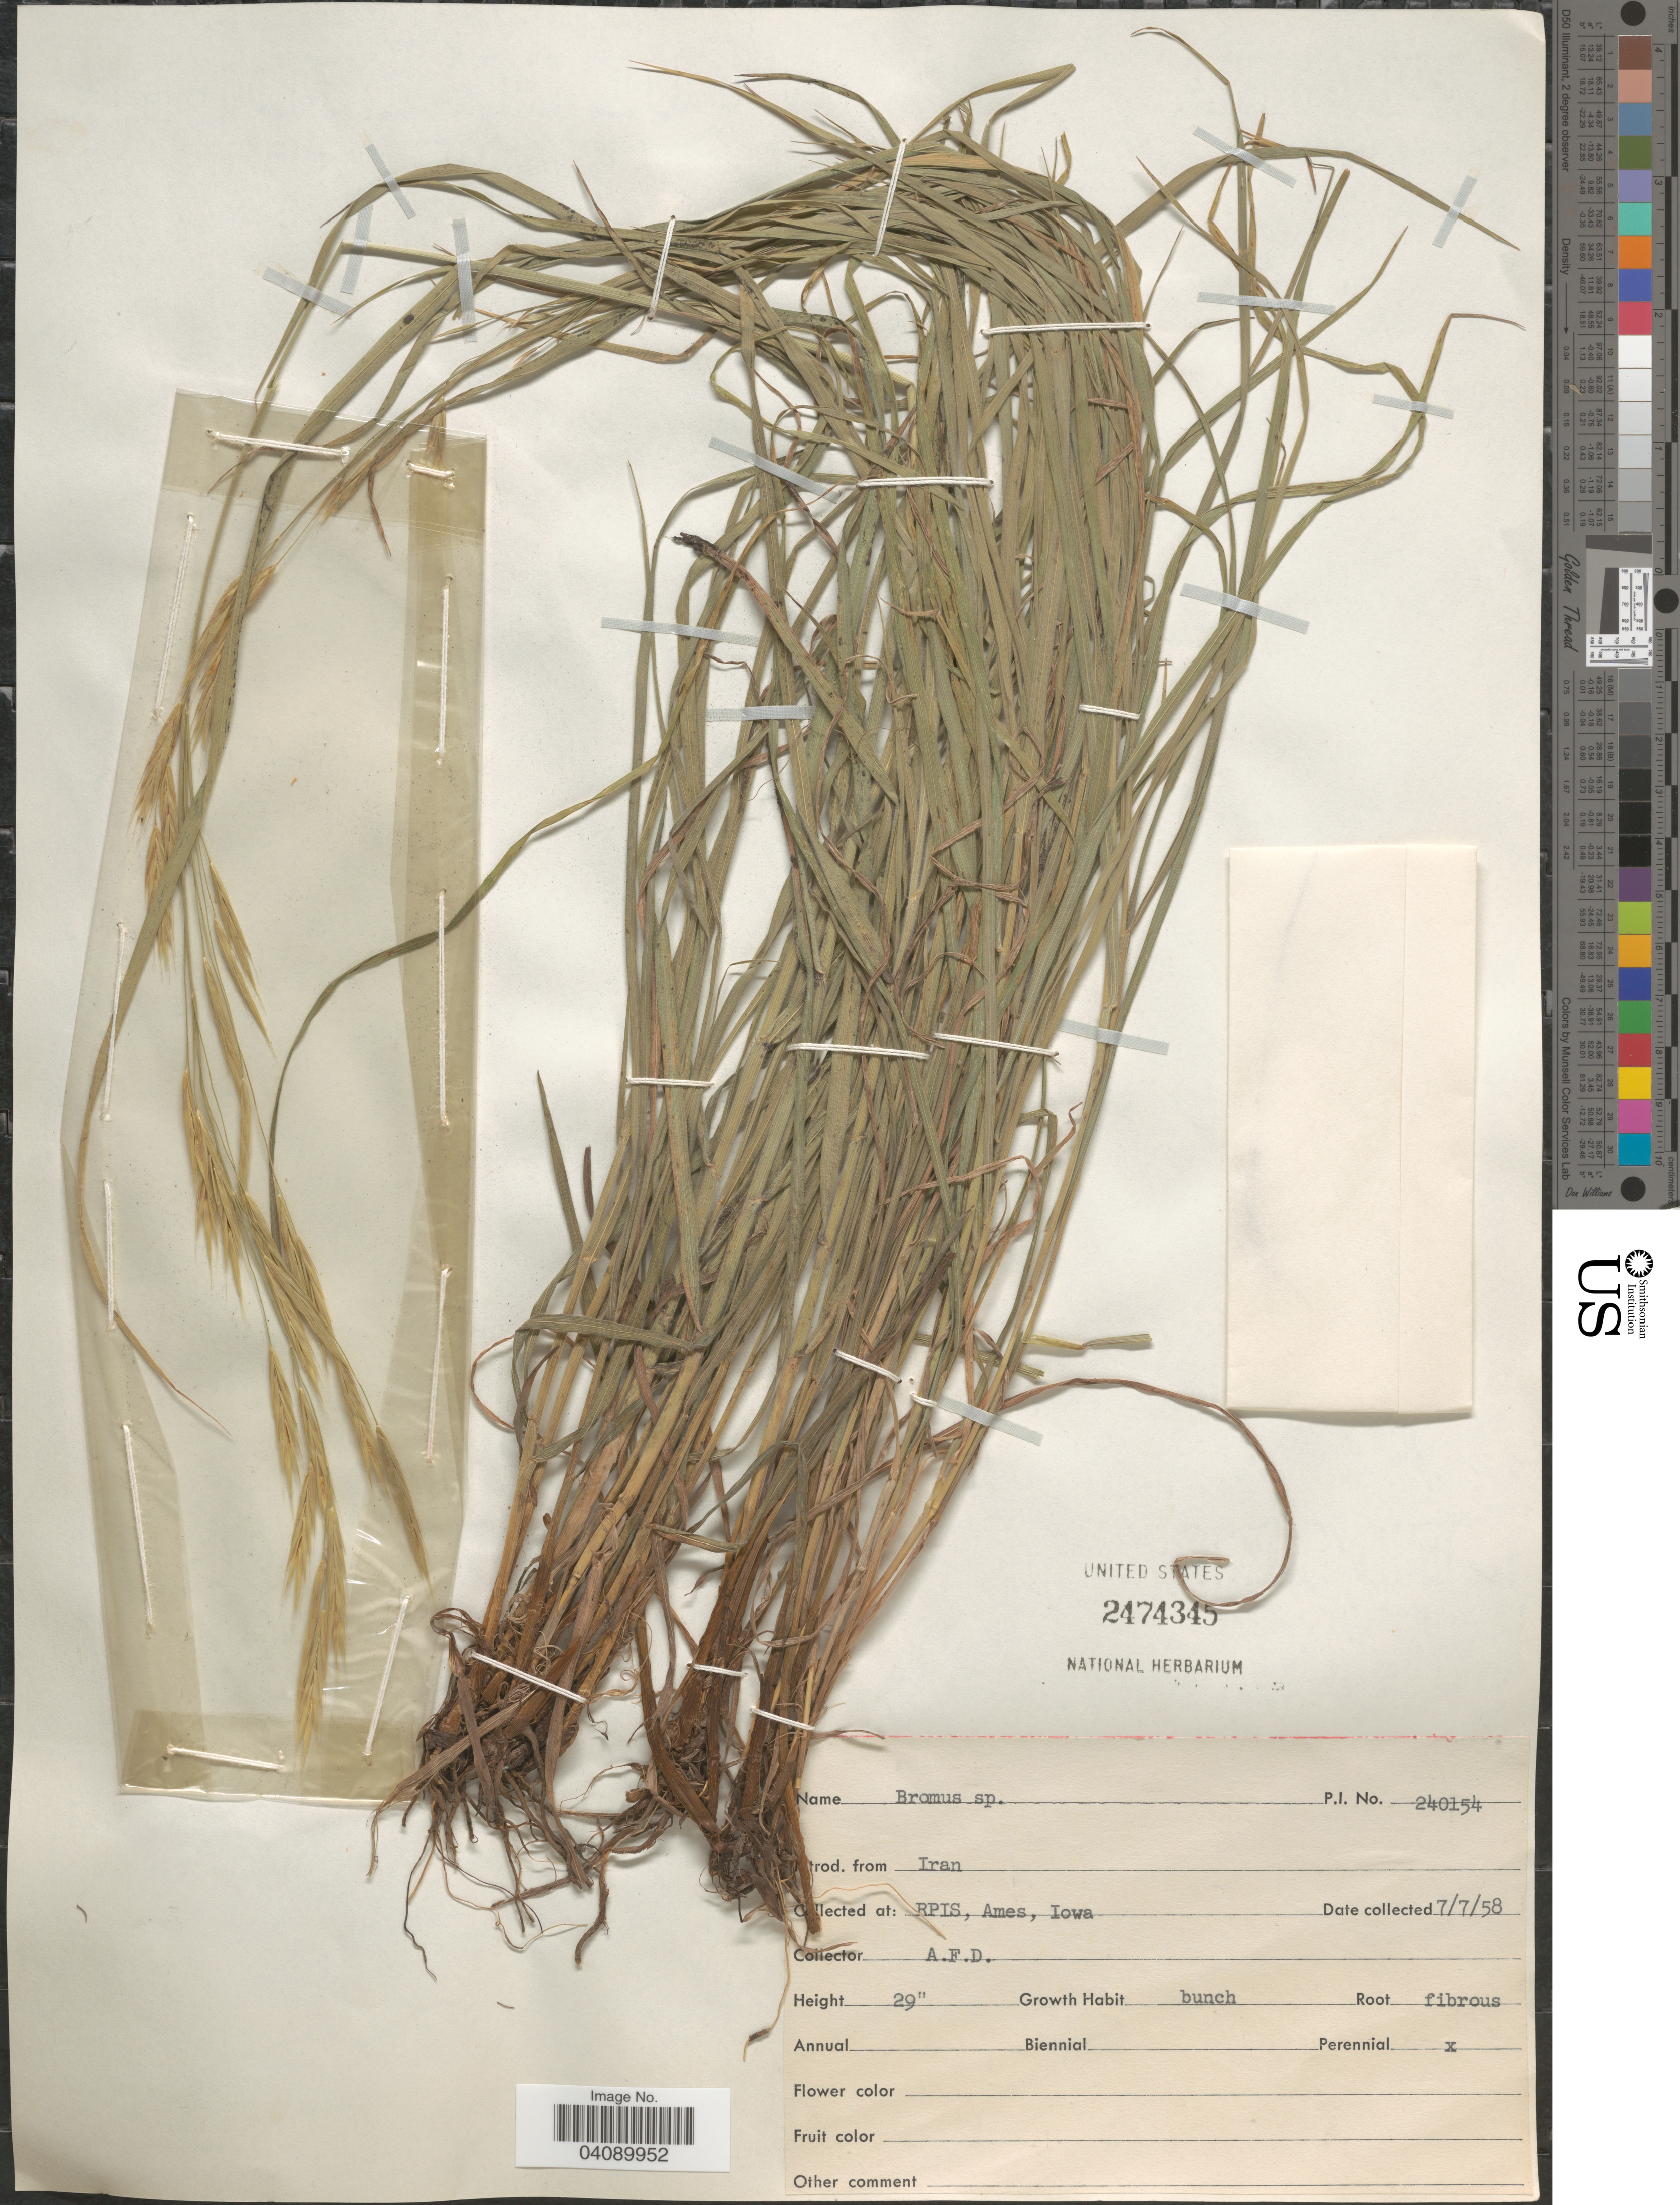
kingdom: Plantae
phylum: Tracheophyta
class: Liliopsida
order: Poales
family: Poaceae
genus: Bromus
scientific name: Bromus sp.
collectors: A. D.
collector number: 240154?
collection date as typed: Transcribed d/m/y: 7/7/58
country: United States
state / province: Iowa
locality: RPIS, Ames.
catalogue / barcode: US 2474345